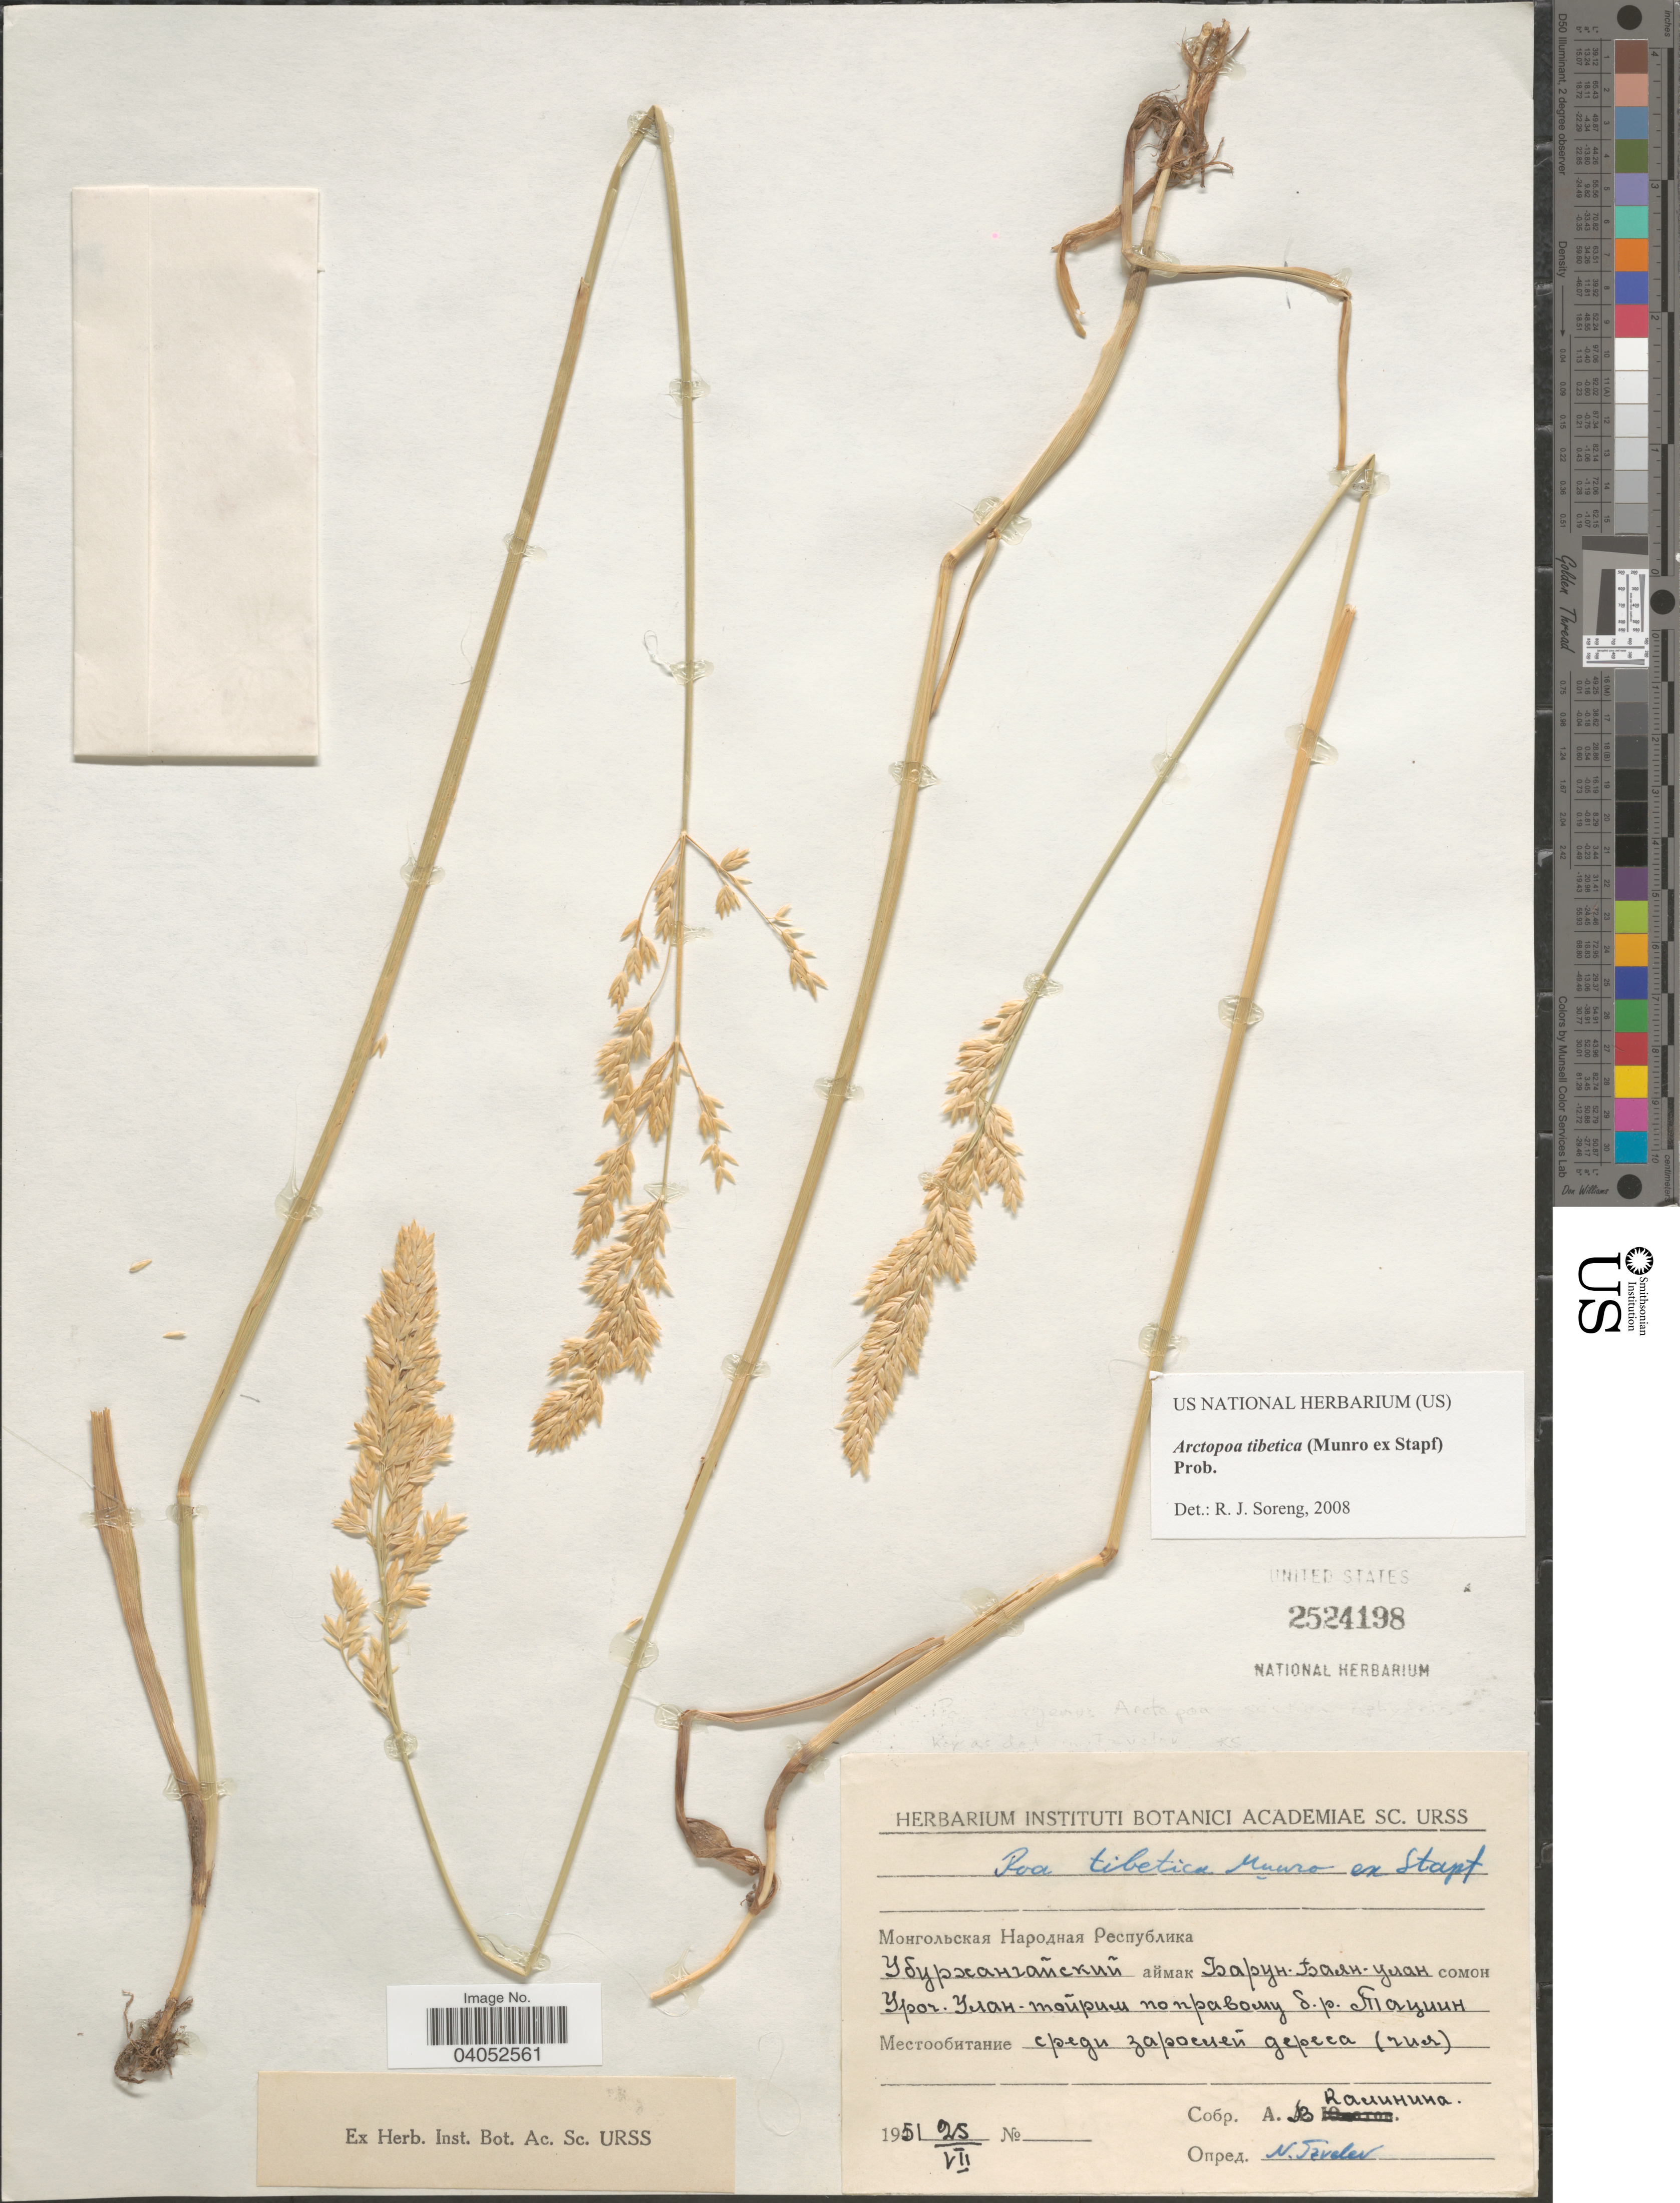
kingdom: Plantae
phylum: Tracheophyta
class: Liliopsida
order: Poales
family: Poaceae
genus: Arctopoa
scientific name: Arctopoa tibetica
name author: (Munro ex Stapf) Prob.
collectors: A. Kalinina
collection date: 1951-07-25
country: Mongolia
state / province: Ovorhangay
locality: District Baruun Bayan-Ulaan, right shore of river Tatsiin river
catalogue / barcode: US 2524198